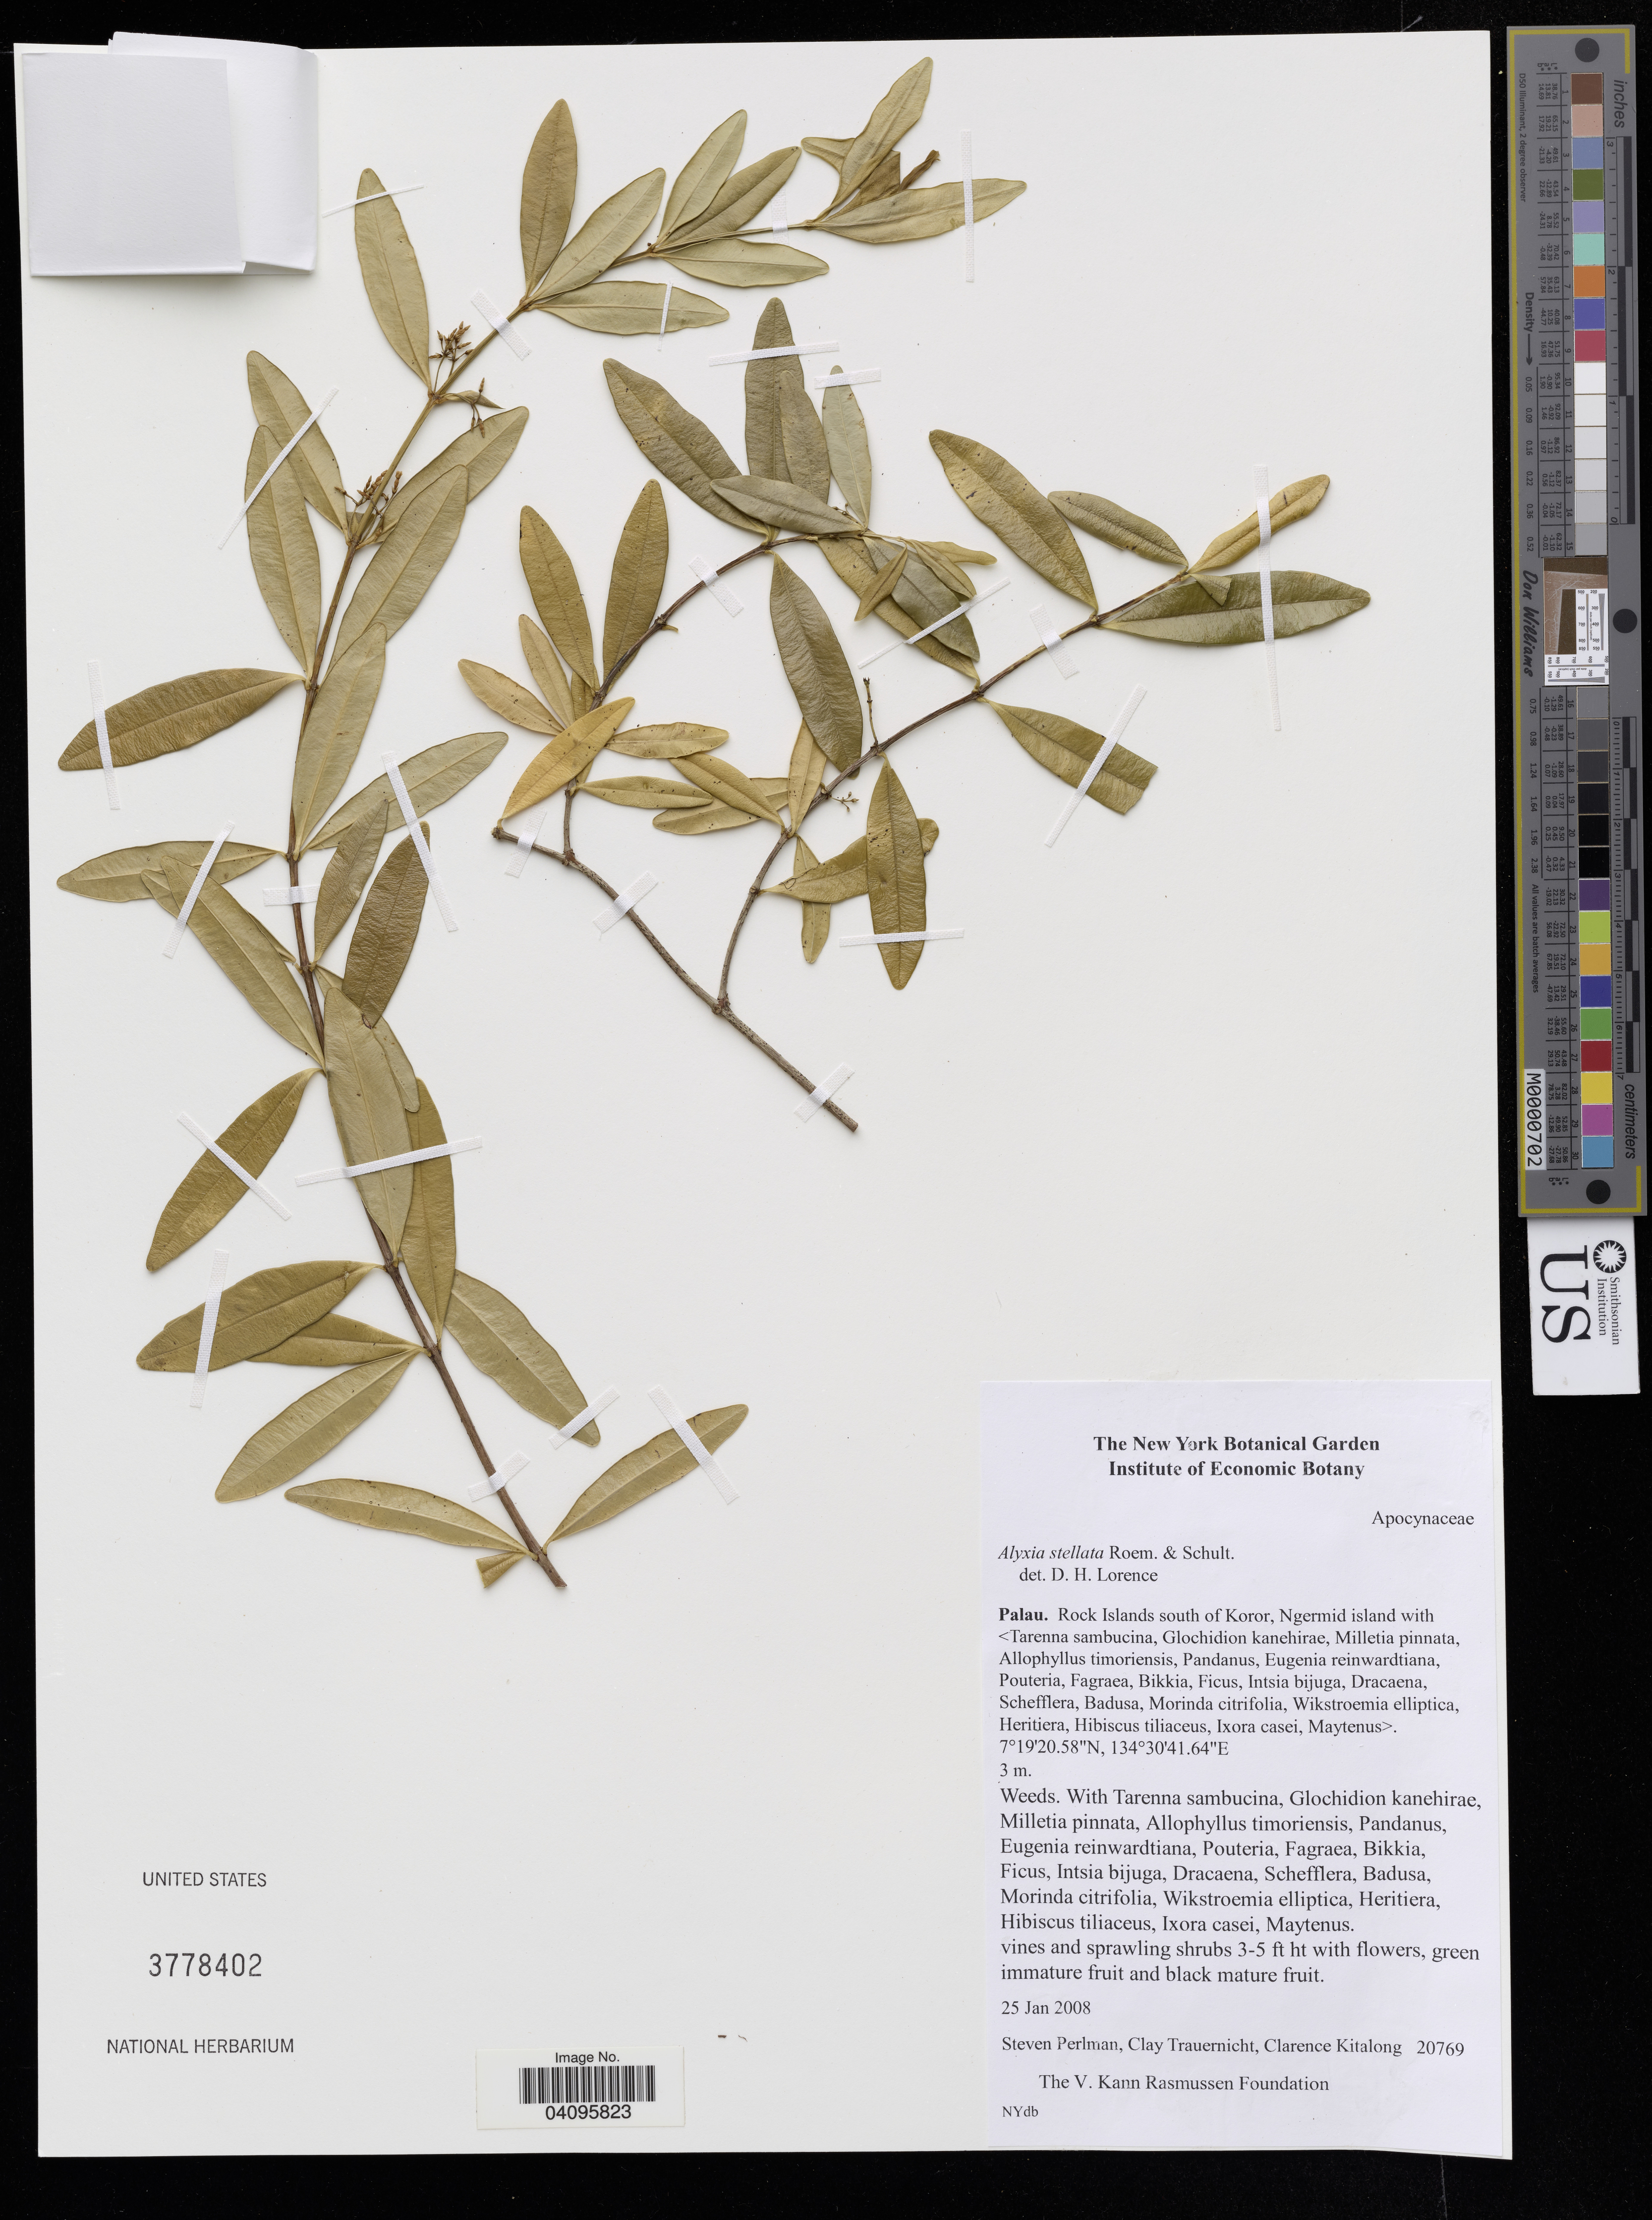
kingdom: Plantae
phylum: Tracheophyta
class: Magnoliopsida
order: Gentianales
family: Apocynaceae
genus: Alyxia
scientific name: Alyxia stellata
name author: (J.R. Forst. & G. Forst.) Roem. & Schult.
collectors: S. Perlman, C. Trauernicht & C. Kitalong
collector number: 20769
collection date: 2008-01-25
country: Belau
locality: Rock Island south of Koro, Ngermid island.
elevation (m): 3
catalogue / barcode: US 3778402